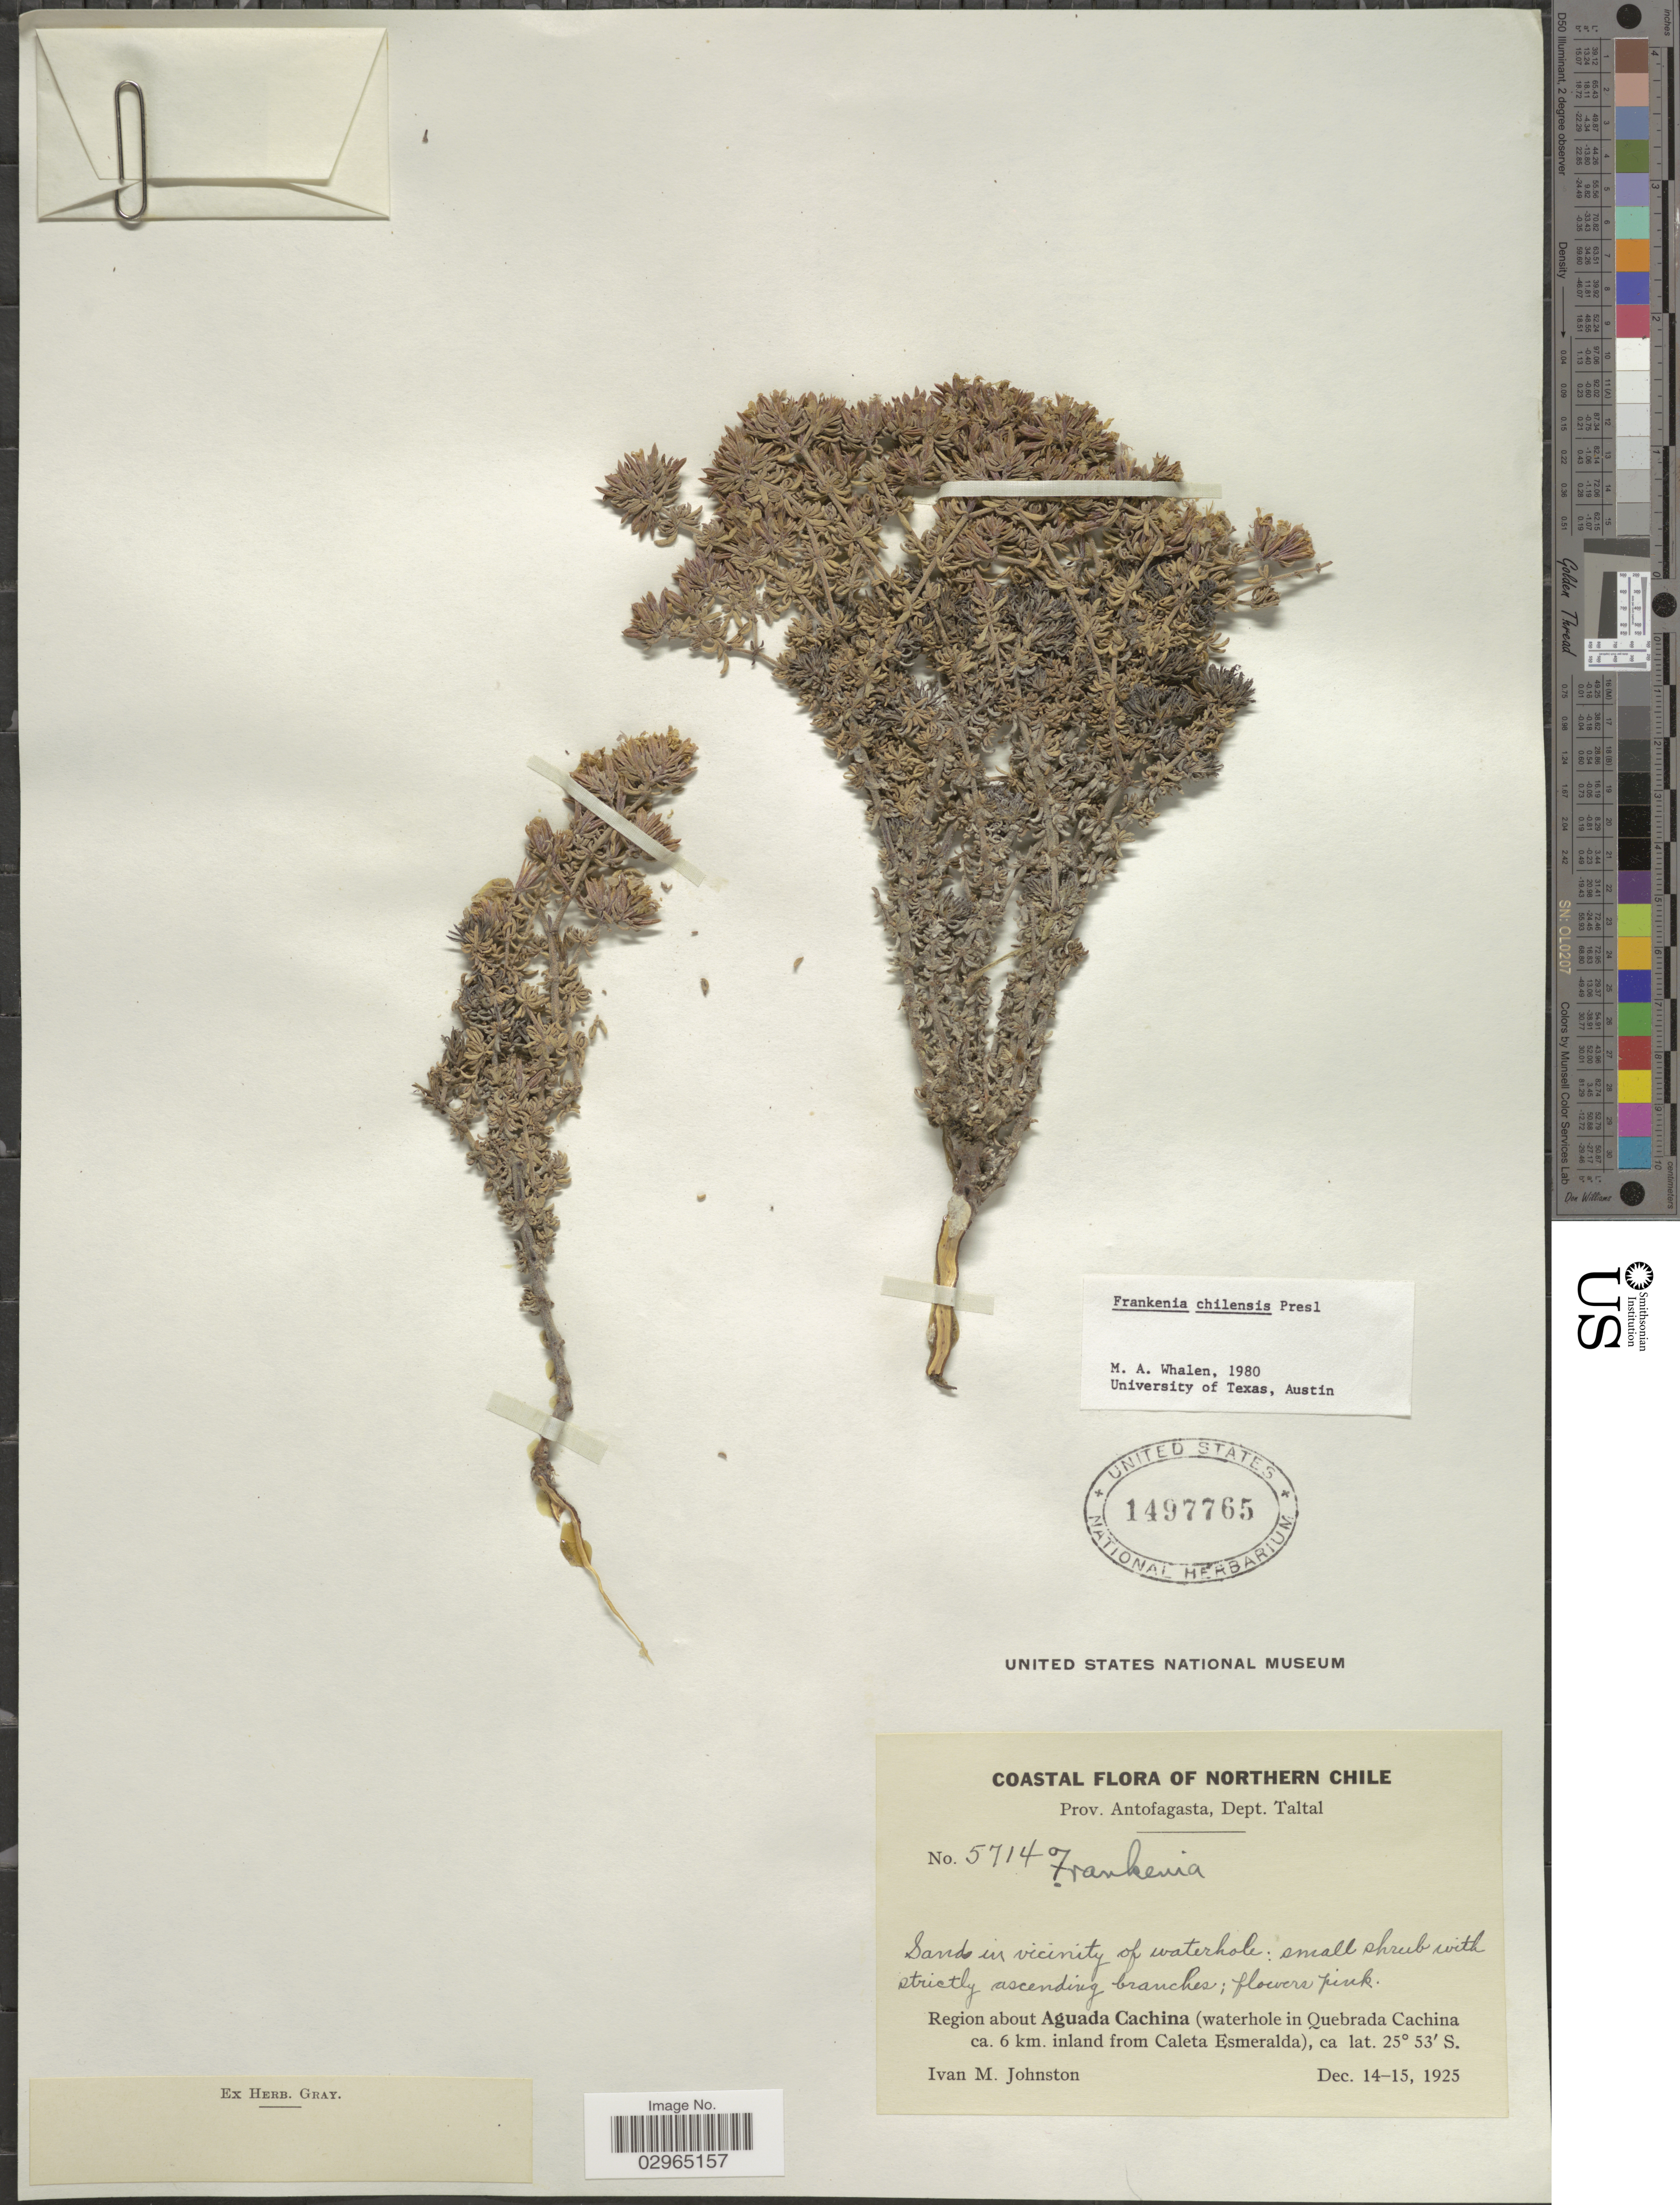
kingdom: Plantae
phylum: Tracheophyta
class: Magnoliopsida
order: Caryophyllales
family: Frankeniaceae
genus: Frankenia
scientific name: Frankenia chilensis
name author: C. Presl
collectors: I.M. Johnston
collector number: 5714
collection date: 1925-12-14/1925-12-15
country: Chile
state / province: Antofagasta (II)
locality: Dept. Taltal. Coastal. Northern Chile. Region about Aguada Cachina (waterhole in Quebrada Cachina ca. 6 km. inland from Caleta Esmeralda).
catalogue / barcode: US 1497765